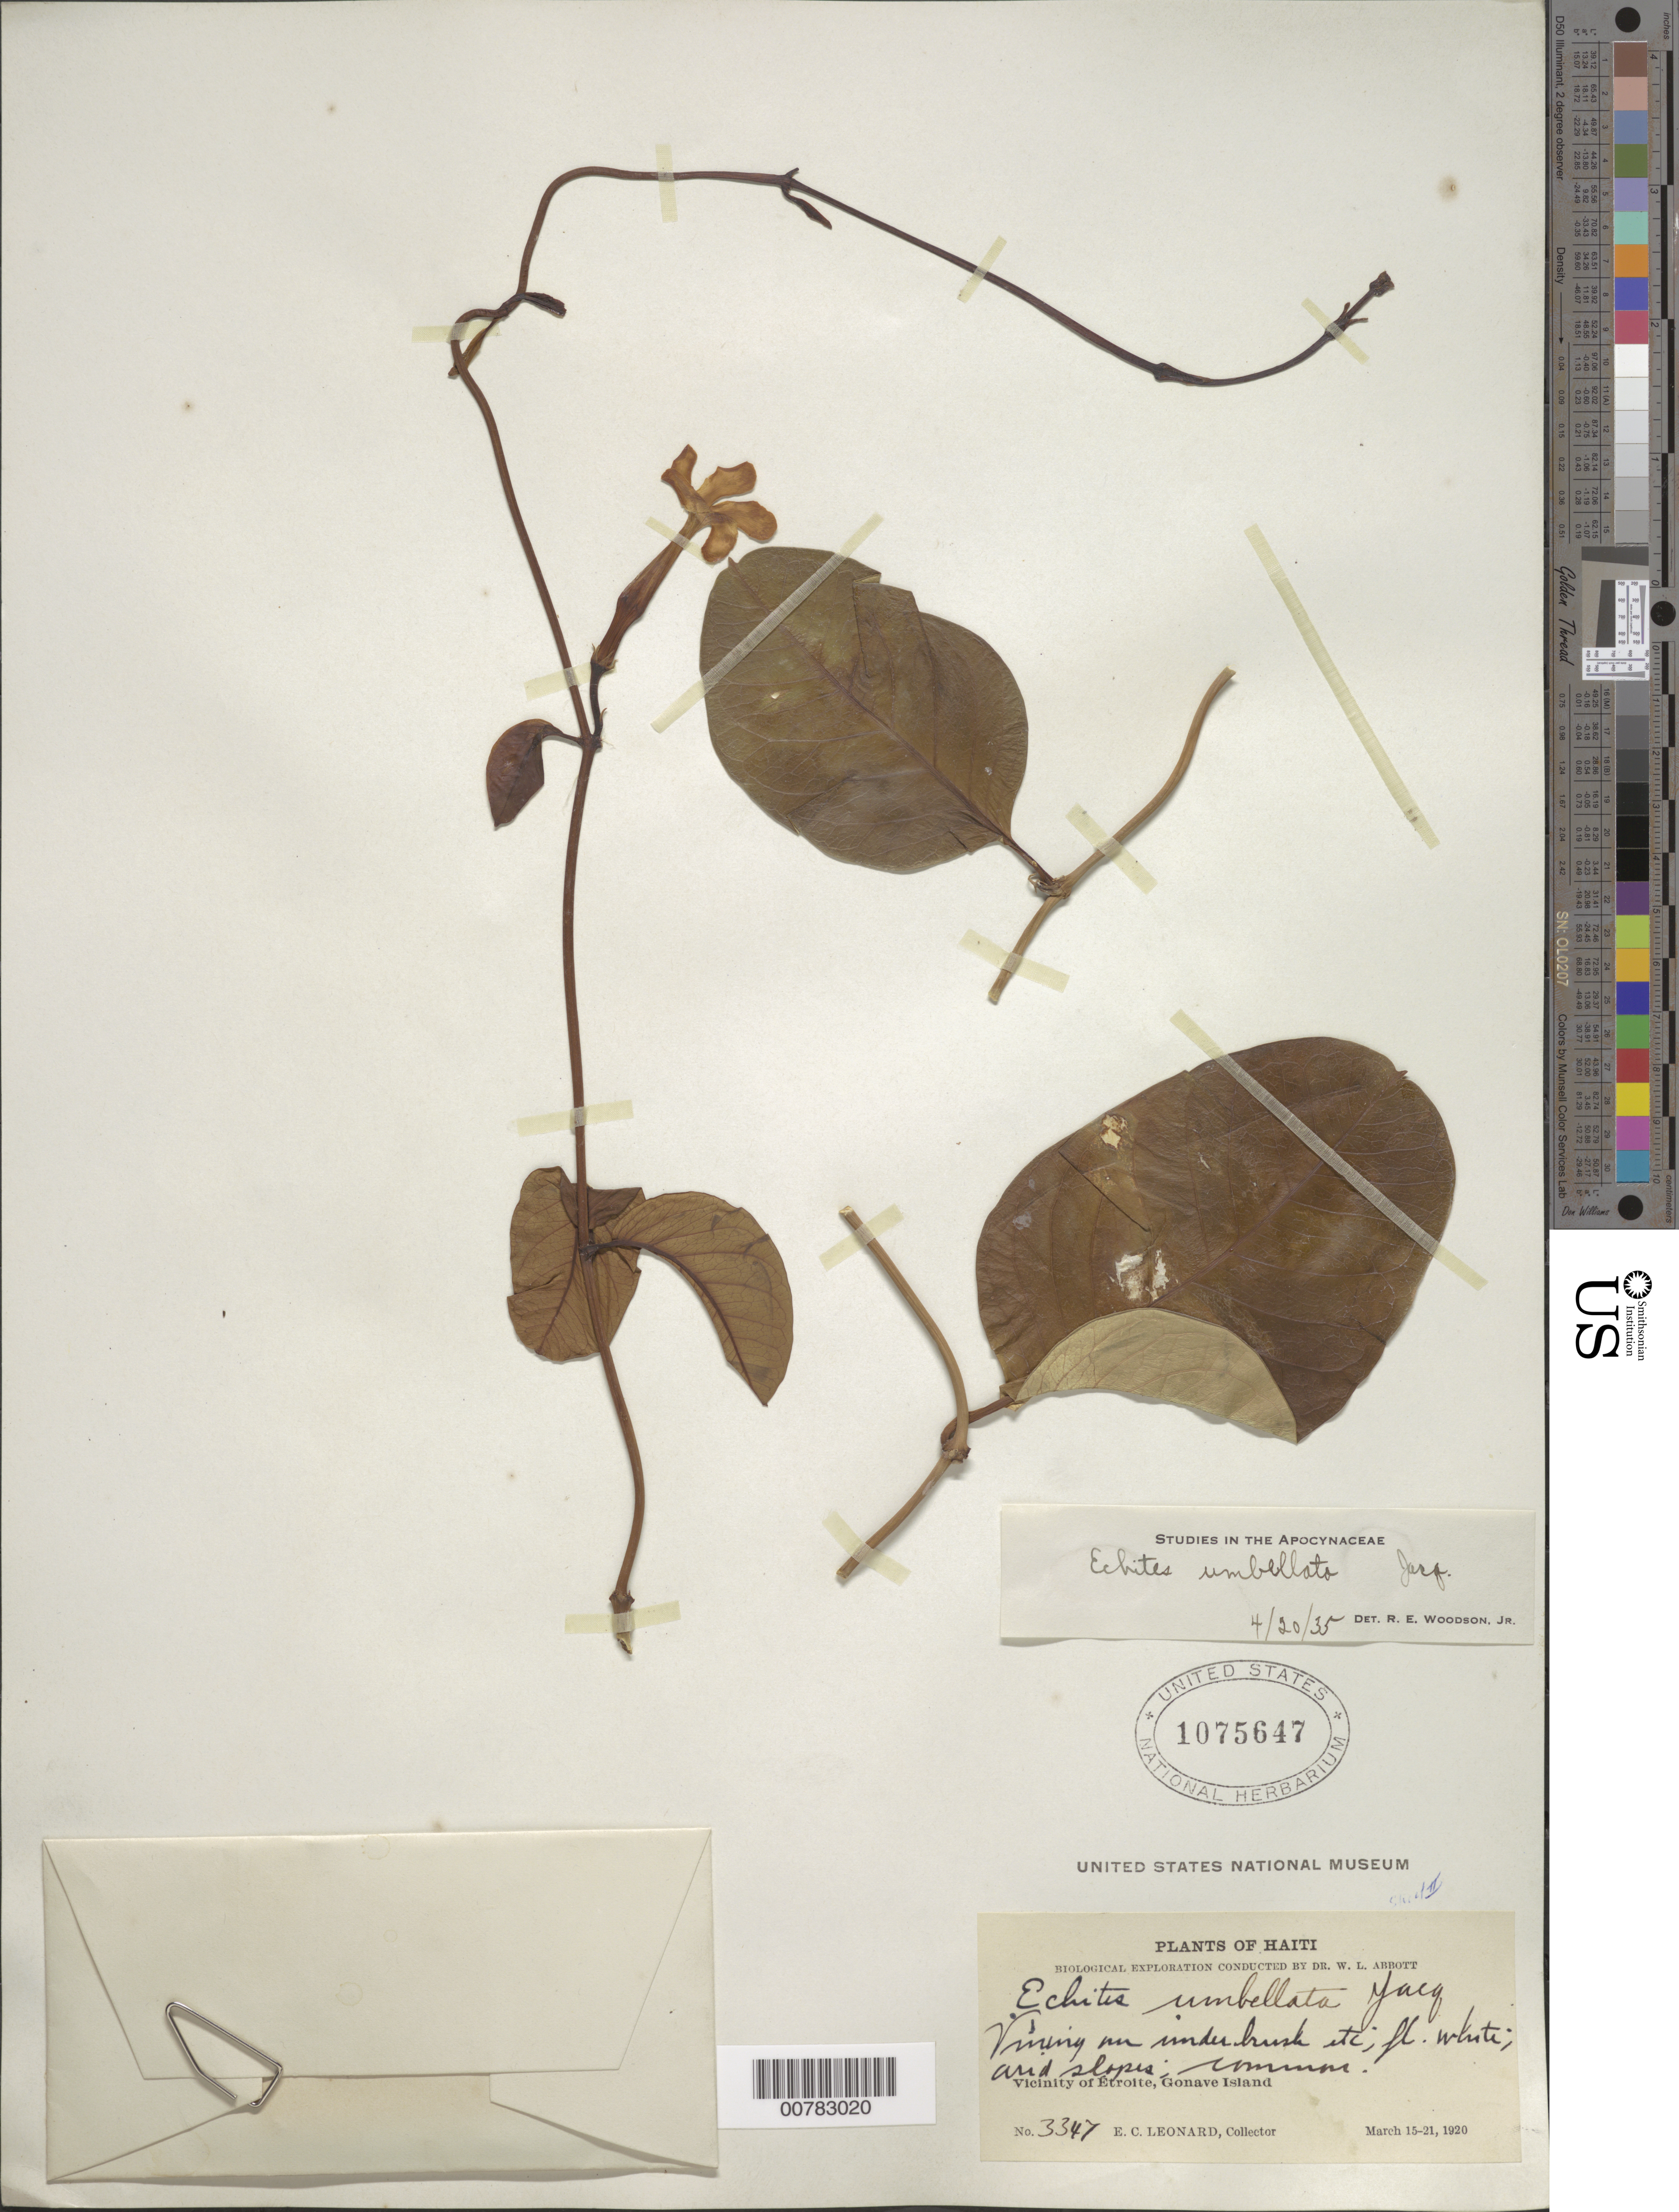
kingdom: Plantae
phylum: Tracheophyta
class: Magnoliopsida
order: Gentianales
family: Apocynaceae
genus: Echites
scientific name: Echites umbellatus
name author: Jacq.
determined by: Woodson, R. E., Jr.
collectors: E. C. Leonard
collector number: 3347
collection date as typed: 15 Mar 1920 21 Mar 1920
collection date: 1920-03-15/1920-03-21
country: Haiti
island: Hispaniola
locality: Gonave Island, vicinity of Étroite.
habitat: Arid slopes.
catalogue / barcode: US 1075647